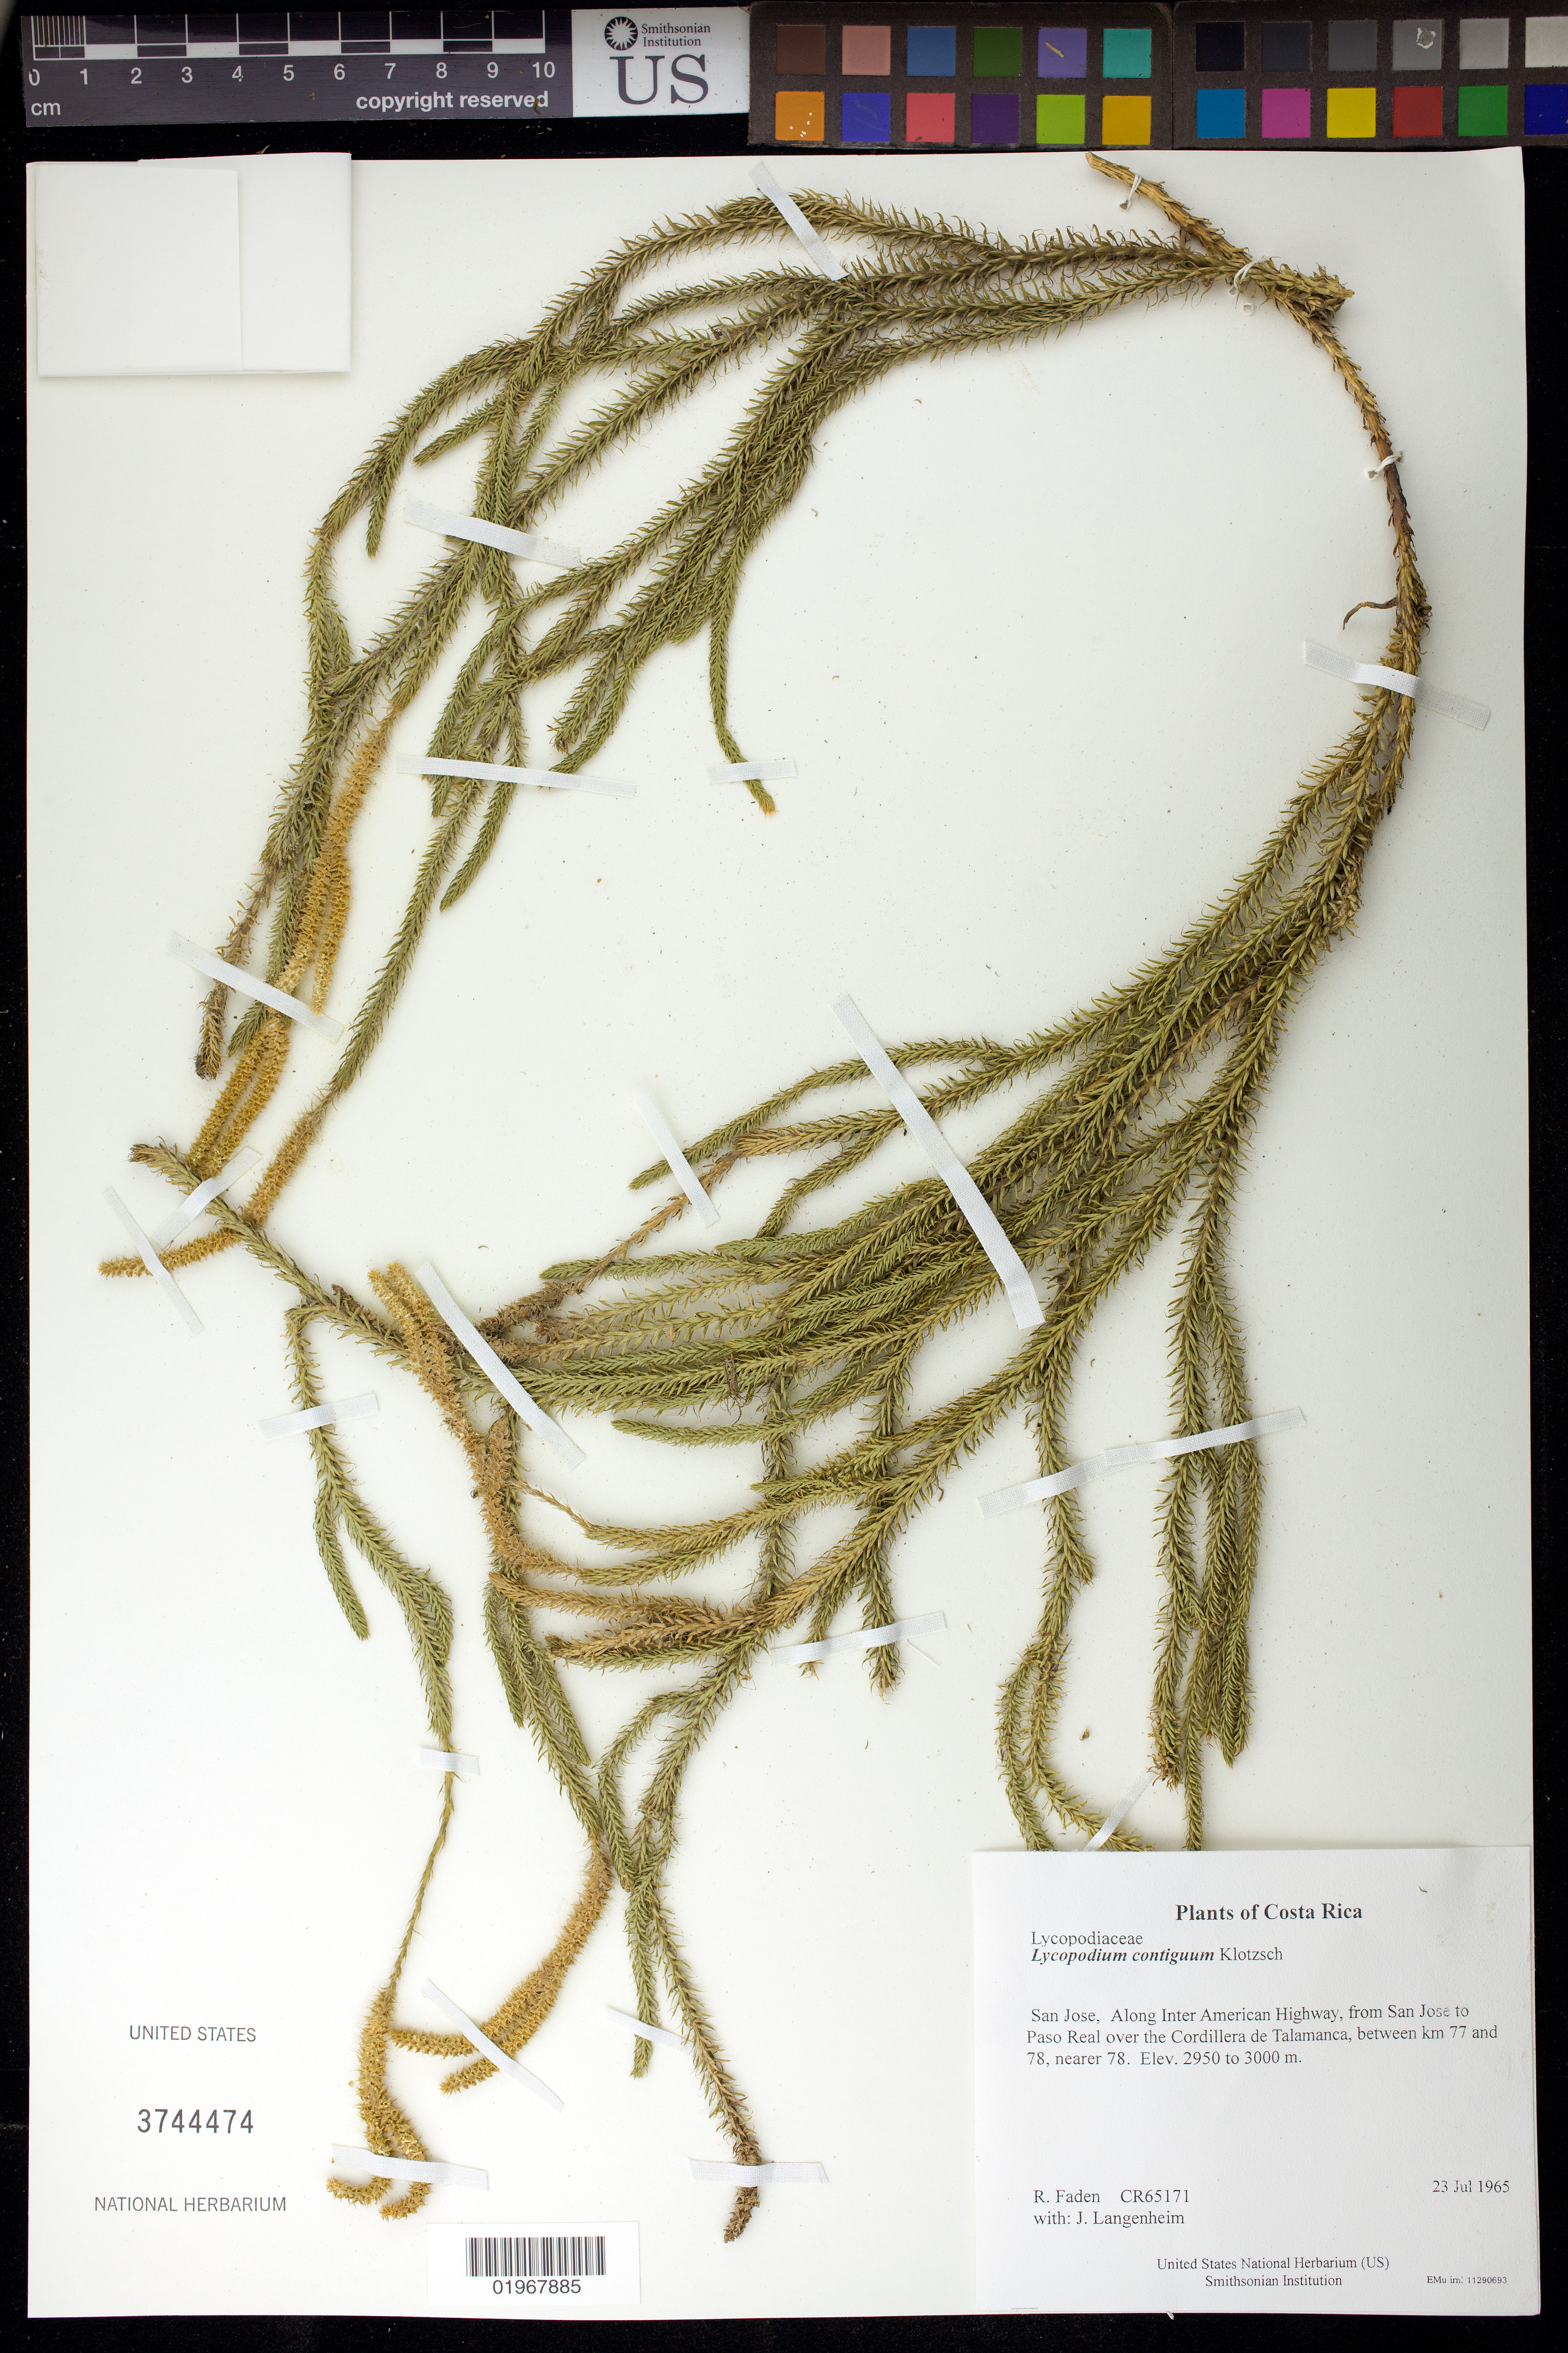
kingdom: Plantae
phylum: Tracheophyta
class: Lycopodiopsida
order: Lycopodiales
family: Lycopodiaceae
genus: Lycopodium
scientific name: Lycopodium clavatum subsp. contiguum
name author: (Klotzsch) B. Øllg.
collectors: R. B. Faden & J. Langenheim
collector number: CR65171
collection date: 1965-07-23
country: Costa Rica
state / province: San Jose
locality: Along Inter American Highway, from San Jose to Paso Real over the Cordillera de Talamanca, between km 77 and 78, nearer 78.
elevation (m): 2950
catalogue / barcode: US 3744474